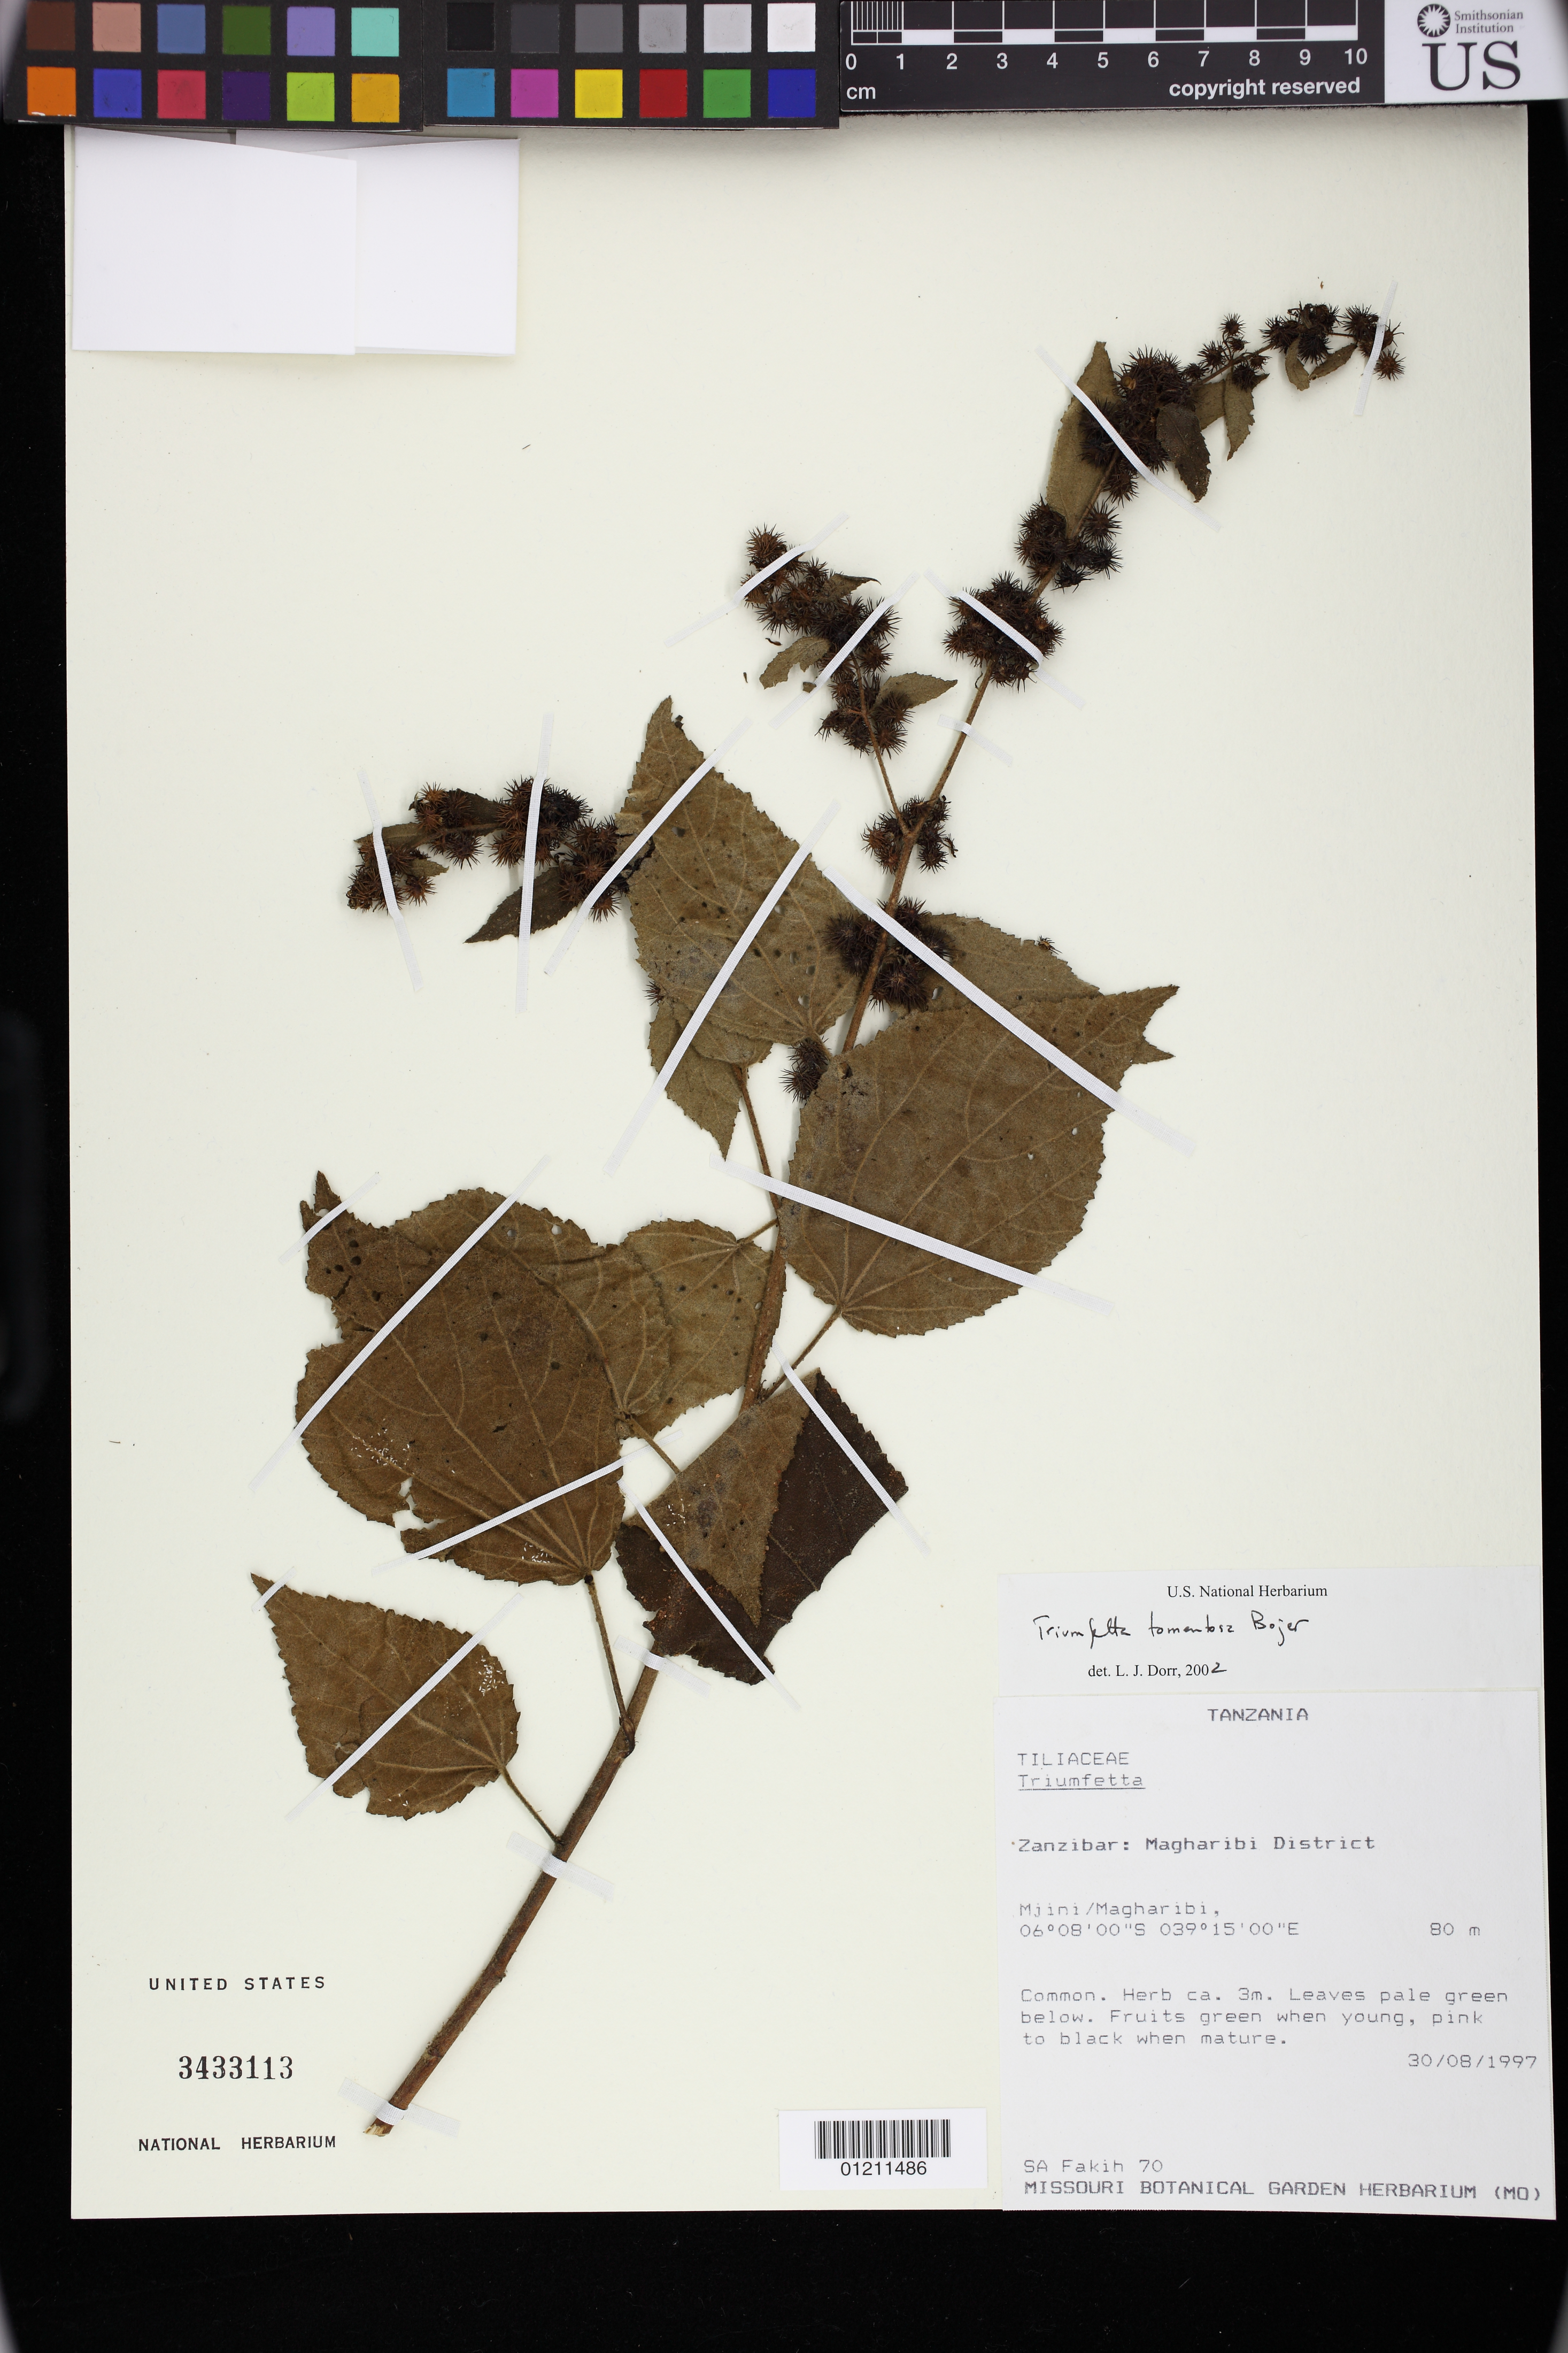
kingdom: Plantae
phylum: Tracheophyta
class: Magnoliopsida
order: Malvales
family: Malvaceae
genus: Triumfetta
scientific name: Triumfetta tomentosa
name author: Bojer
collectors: S. Fakih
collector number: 70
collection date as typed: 30 Aug 1997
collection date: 1997-08-30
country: Tanzania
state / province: Zanzibar Urban/West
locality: Zanzibar: Magharibi District. Mjini/Magharibi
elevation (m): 80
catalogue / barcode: US 3433113